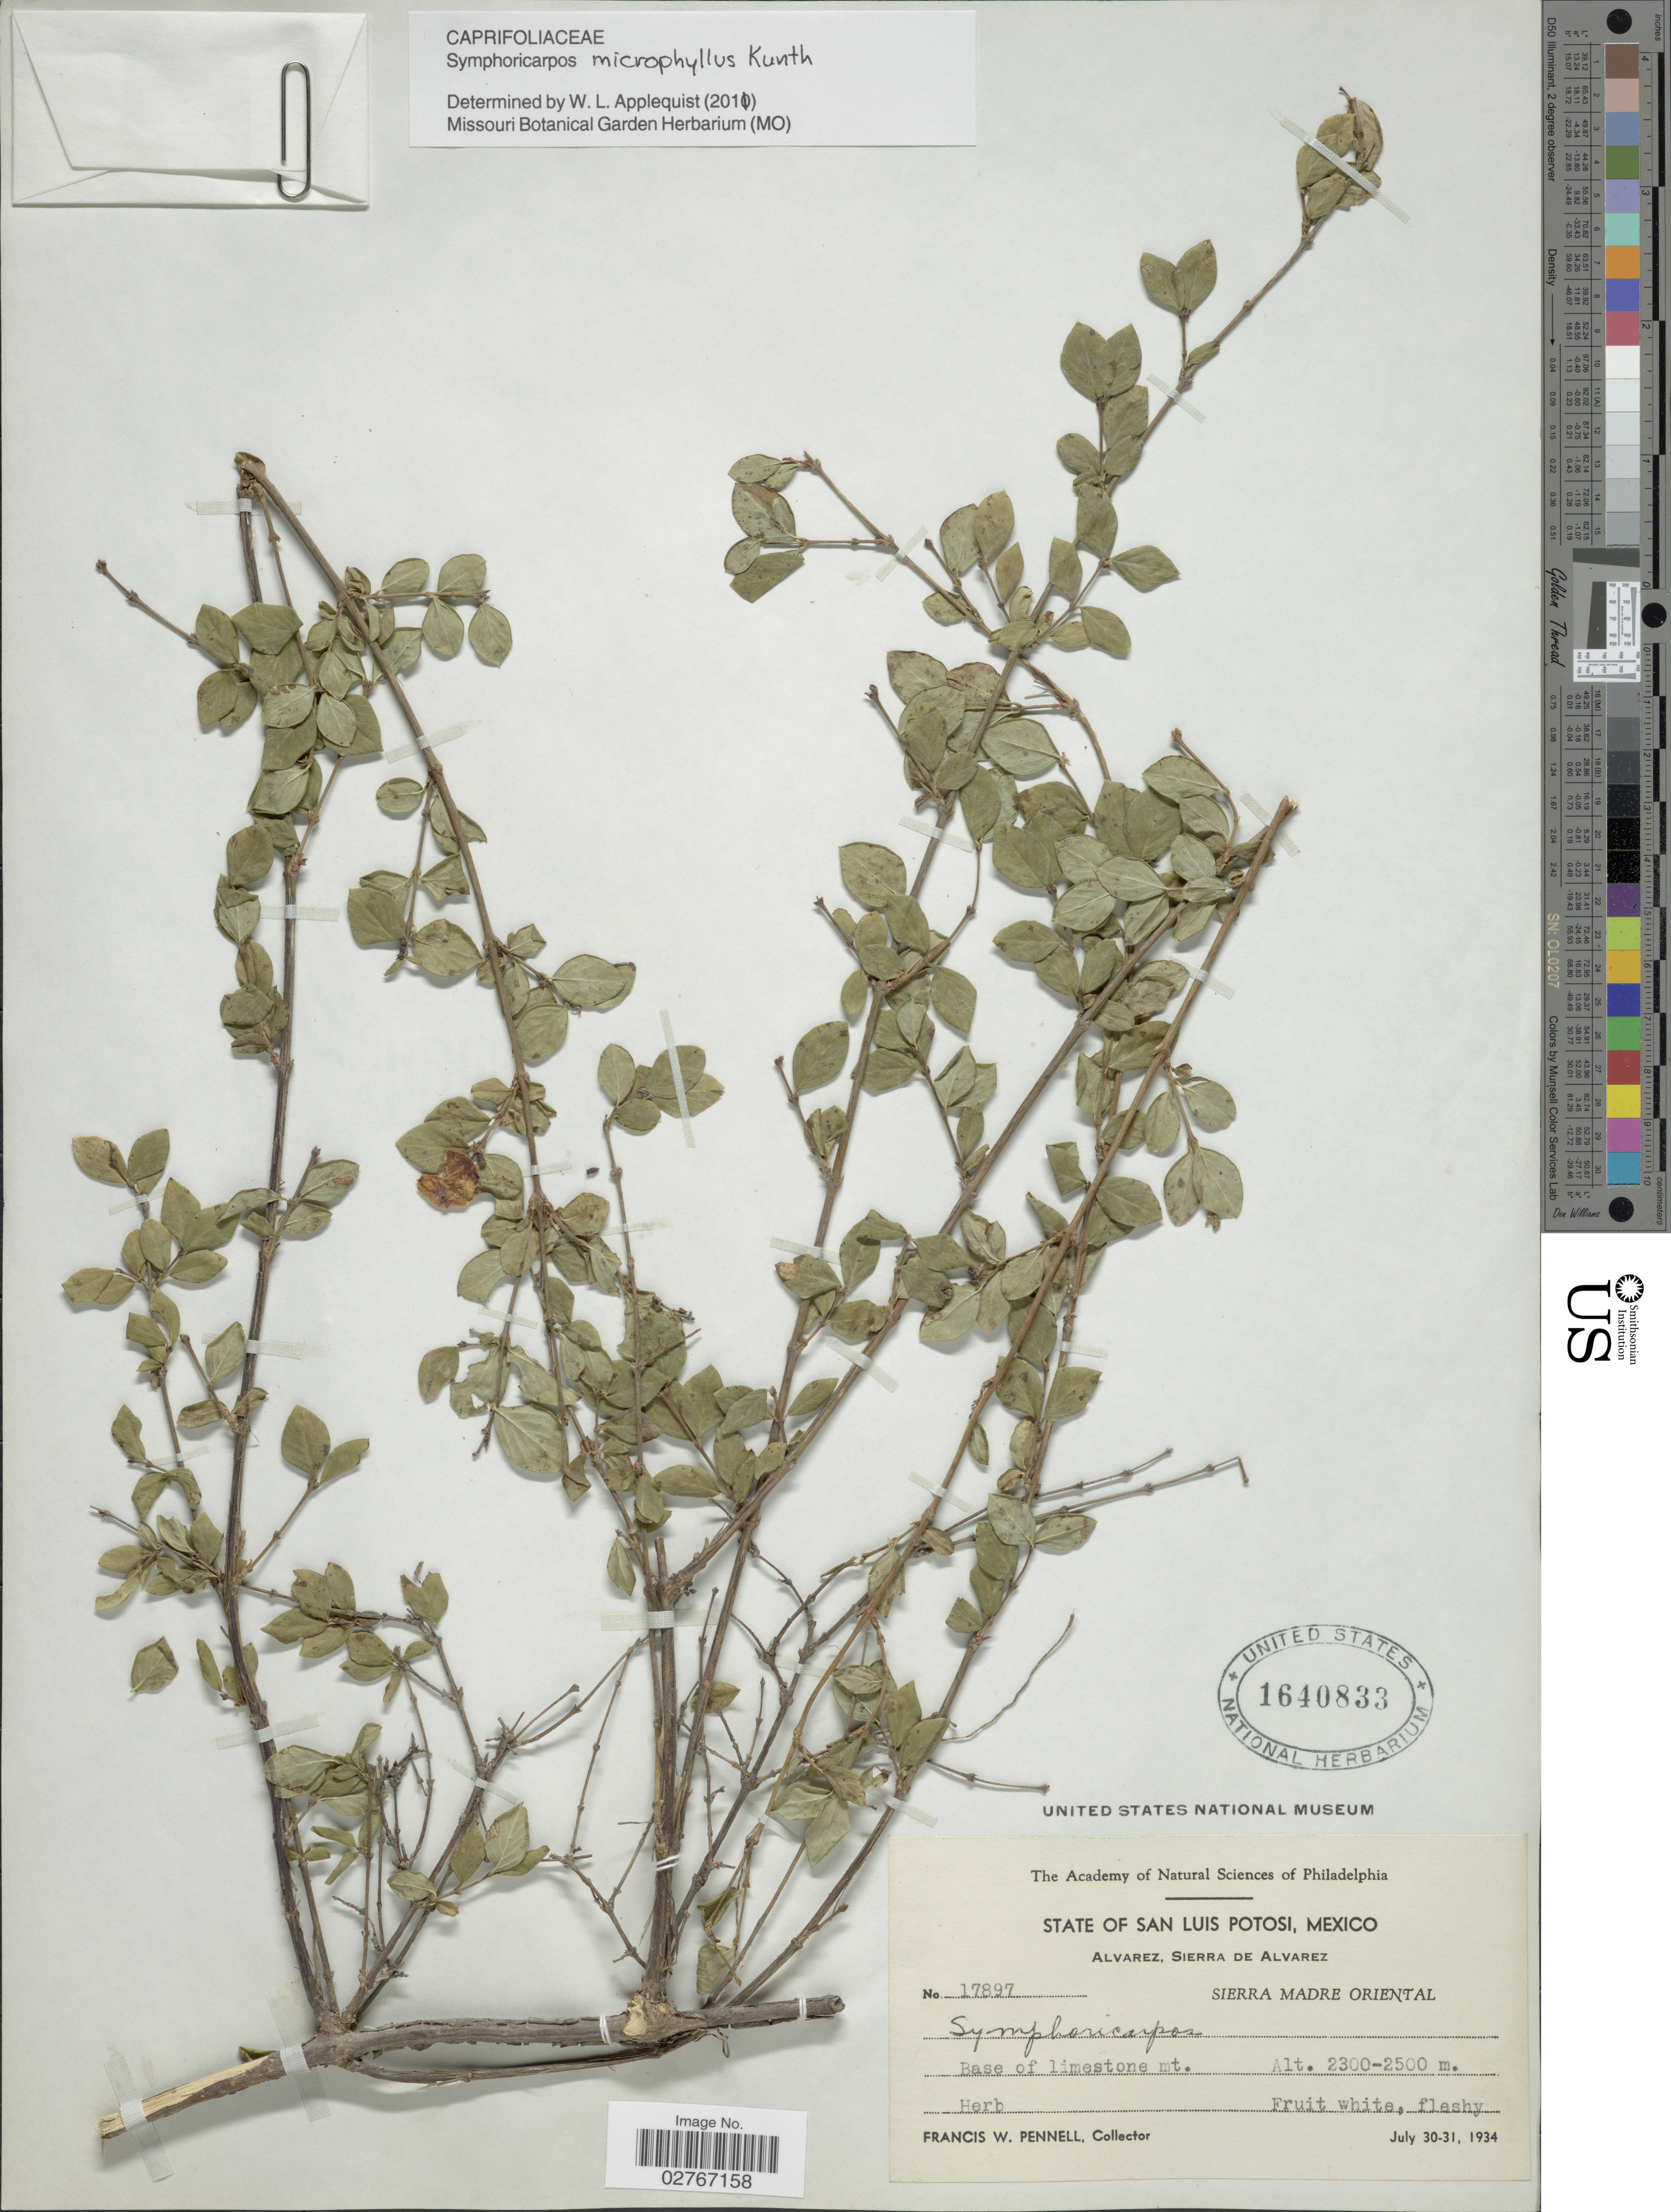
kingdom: Plantae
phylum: Tracheophyta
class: Magnoliopsida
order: Dipsacales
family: Caprifoliaceae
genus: Symphoricarpos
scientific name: Symphoricarpos microphyllus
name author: Kunth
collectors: F. W. Pennell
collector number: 17897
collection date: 1934-07-30/1934-07-31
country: Mexico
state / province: San Luis Potosí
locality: Alvarez, Sierra de Alvarez, Sierra Madre Oriental.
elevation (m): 2300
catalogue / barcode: US 1640833